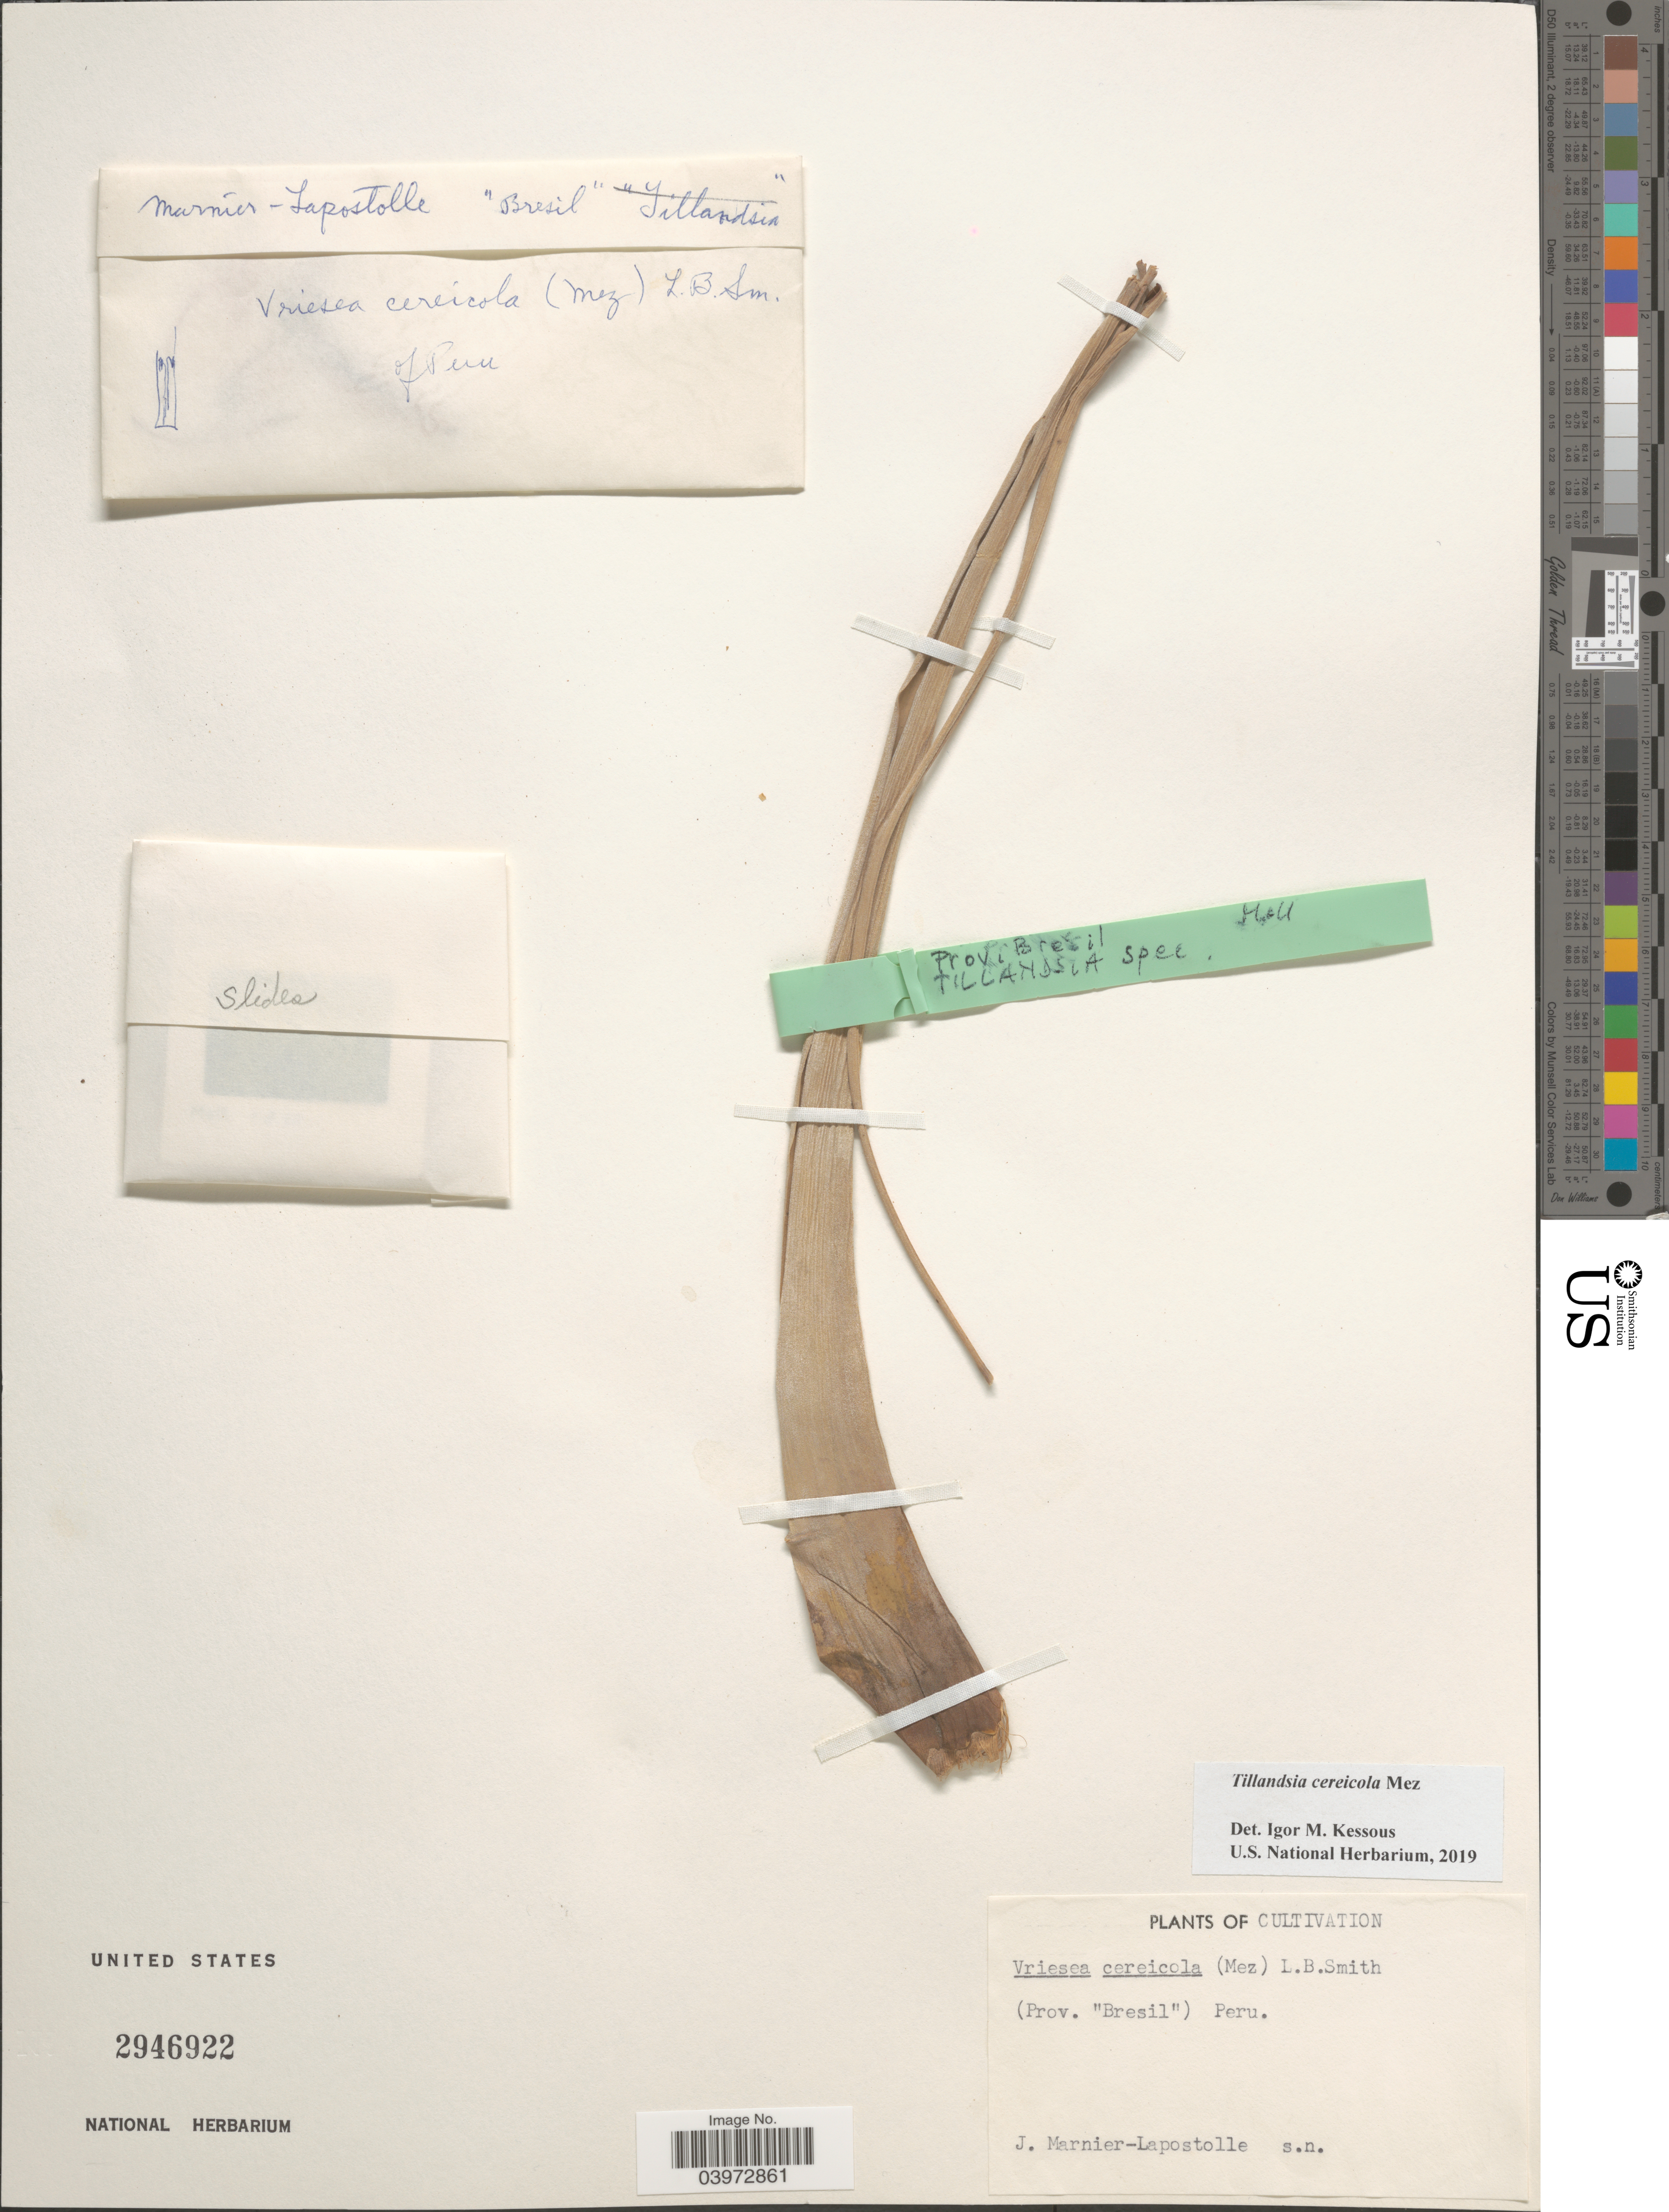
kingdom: Plantae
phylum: Tracheophyta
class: Liliopsida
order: Poales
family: Bromeliaceae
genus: Tillandsia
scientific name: Tillandsia cereicola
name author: Mez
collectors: J. Marnier-Lapostolle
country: Peru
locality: (Prov. "Bresil").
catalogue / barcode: US 2946922